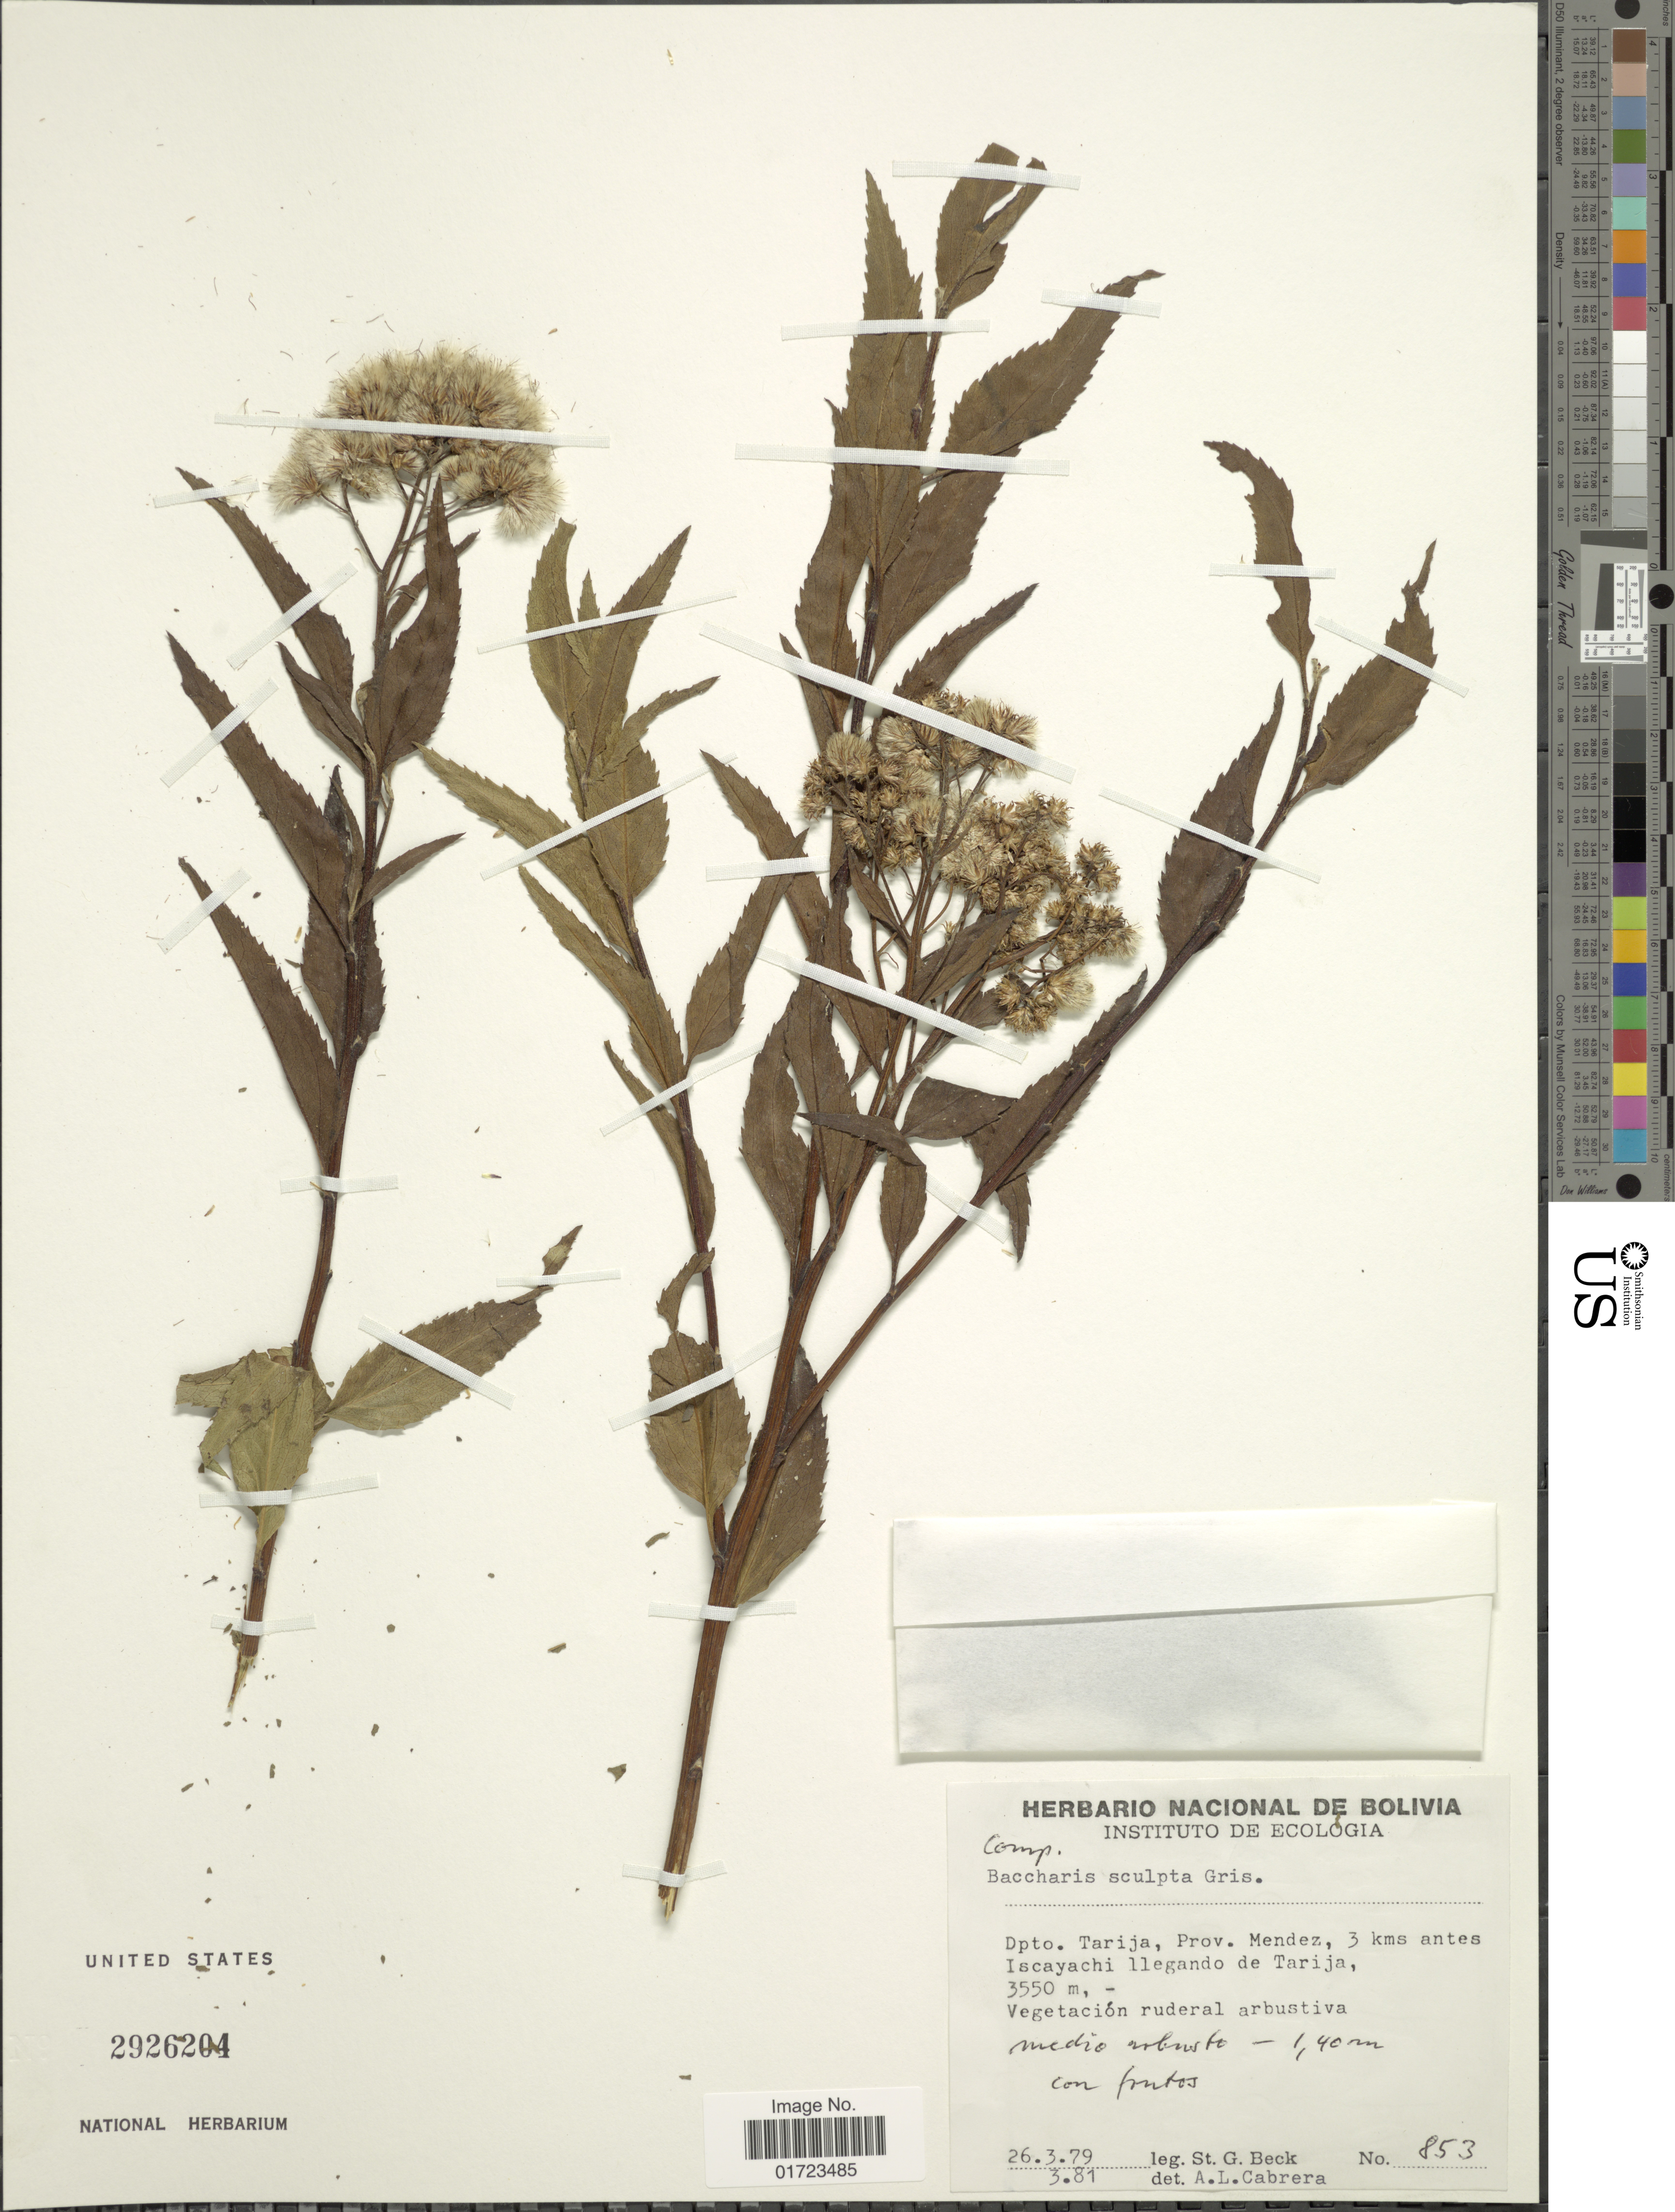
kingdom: Plantae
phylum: Tracheophyta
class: Magnoliopsida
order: Asterales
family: Asteraceae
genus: Baccharis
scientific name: Baccharis sculpta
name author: Griseb.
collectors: S. G. Beck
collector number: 853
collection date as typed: Transcribed d/m/y: 26/3/79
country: Bolivia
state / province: Tarija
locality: Dpto. Tarija, Prov. Mendez, 3 kms antes Iscayachi Ilegando de Tarija.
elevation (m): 3550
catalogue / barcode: US 2926204